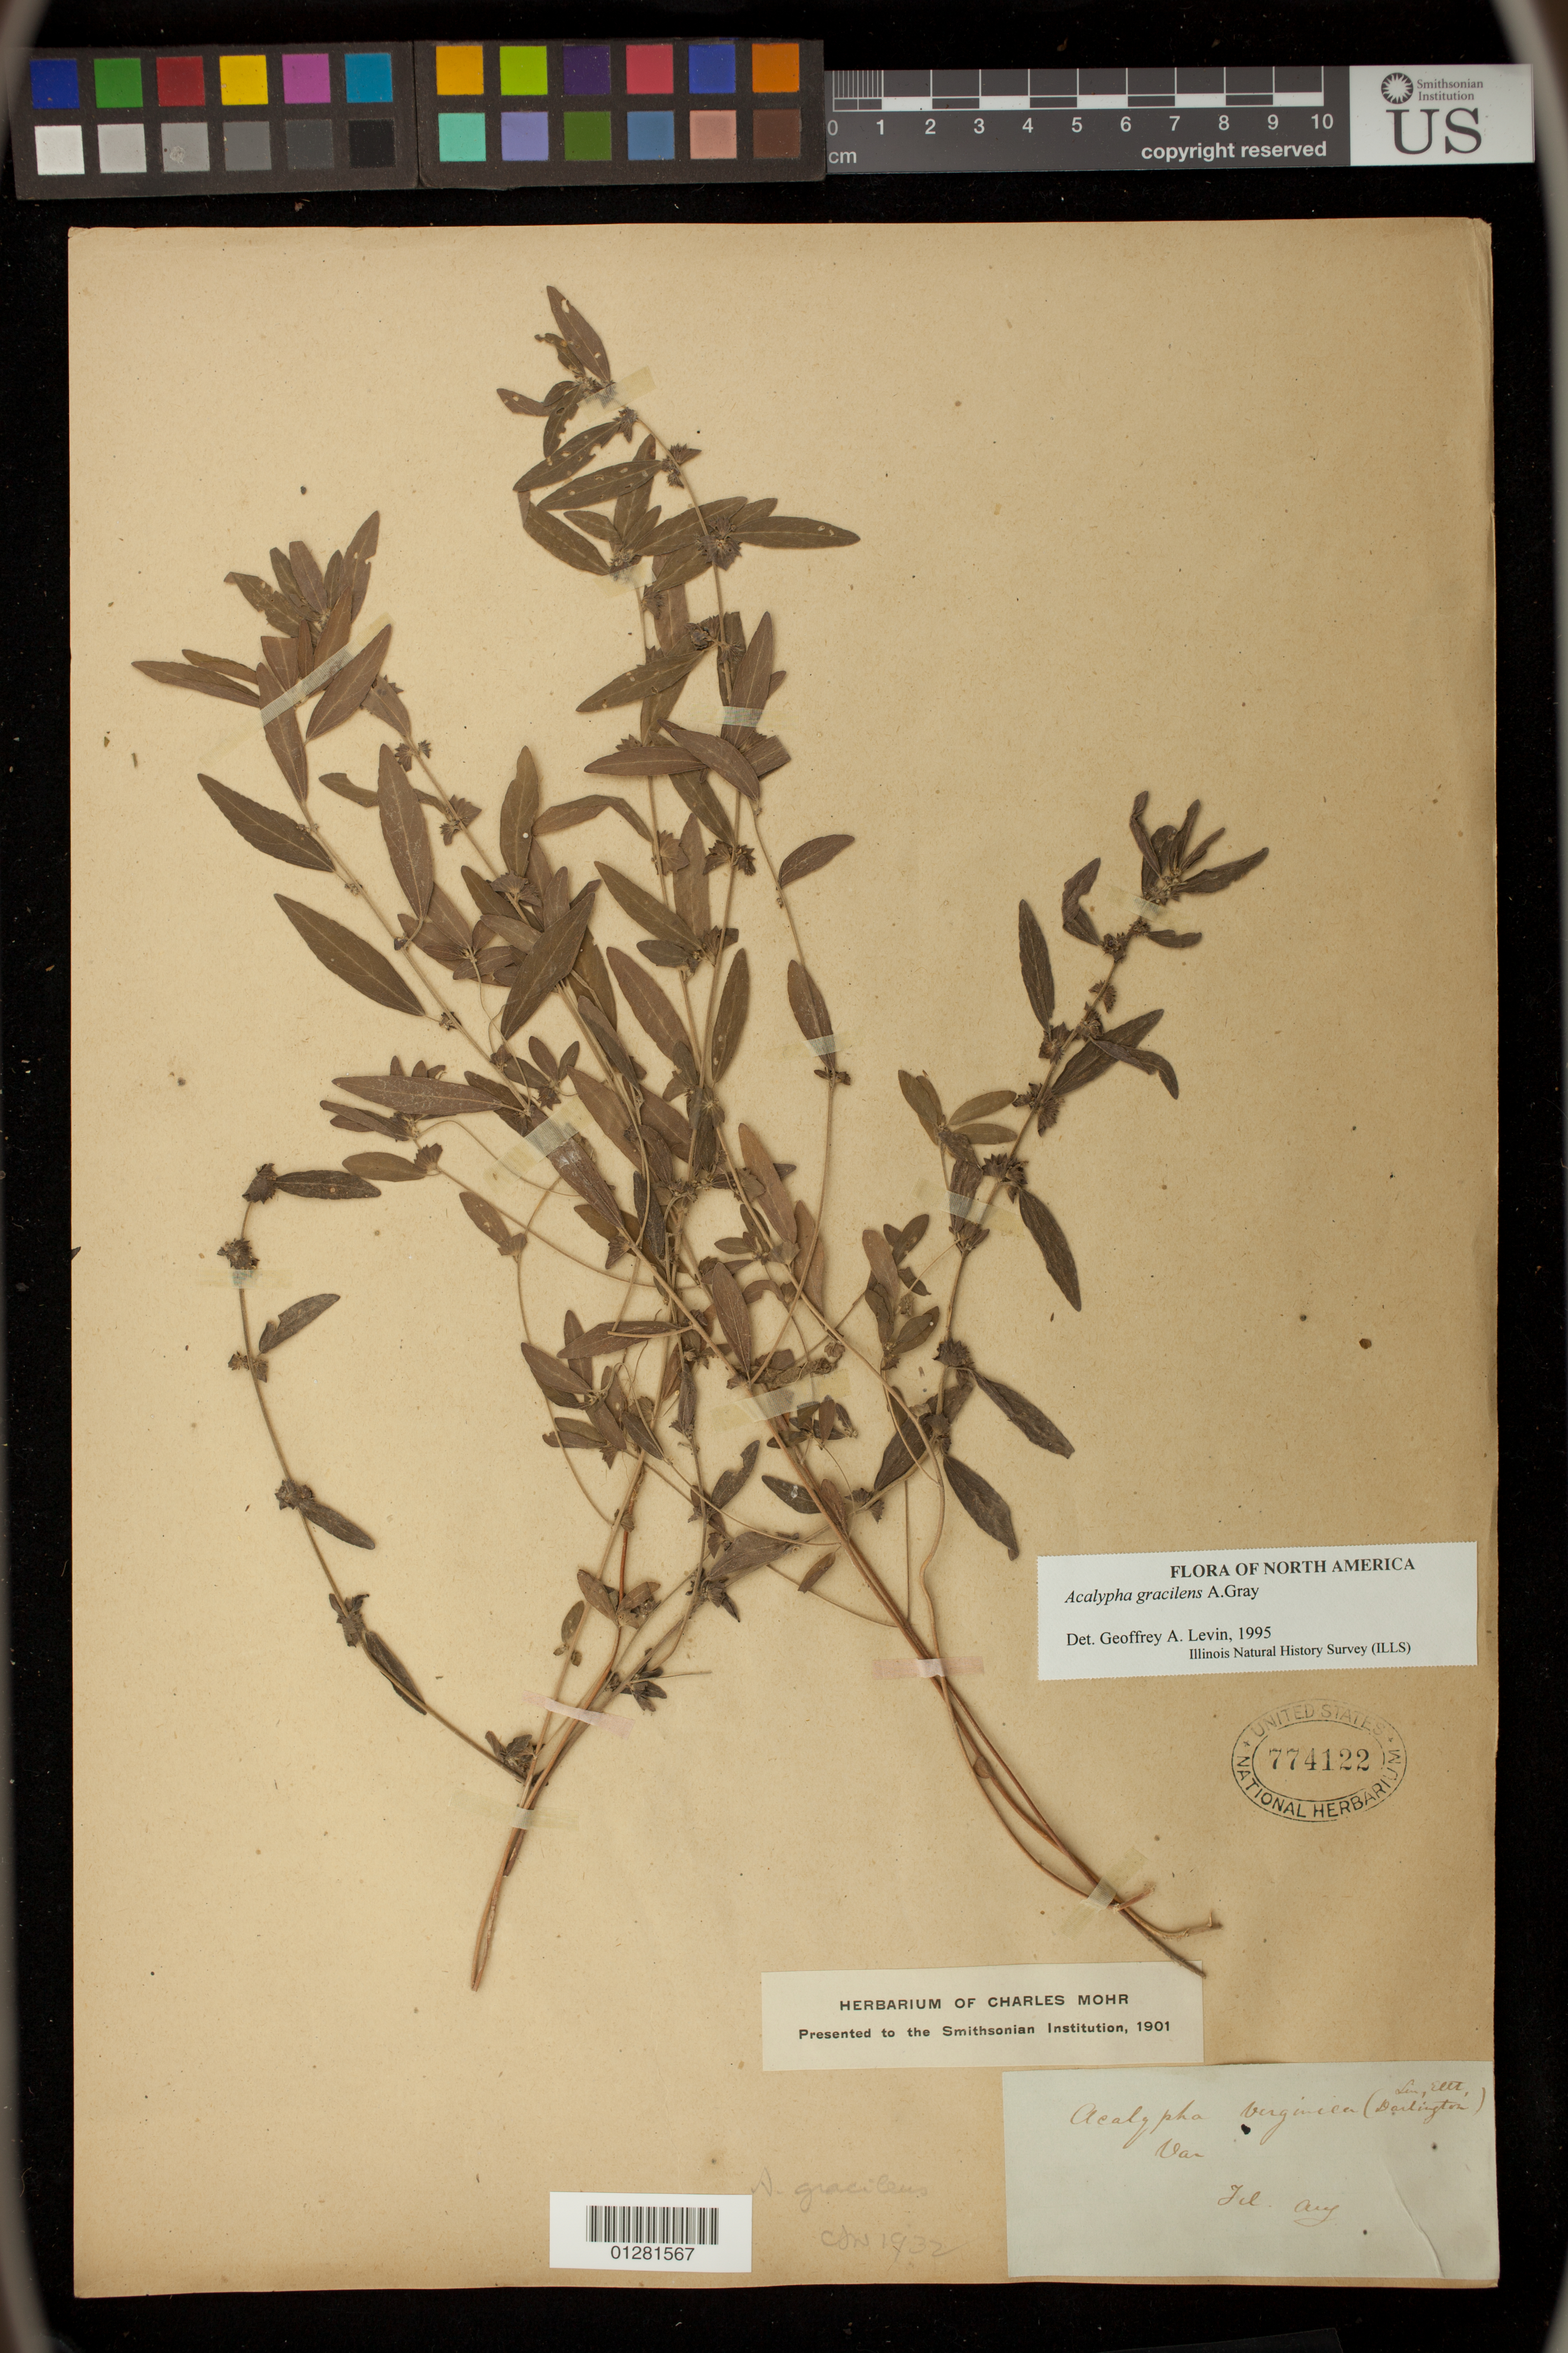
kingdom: Plantae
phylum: Tracheophyta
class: Magnoliopsida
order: Malpighiales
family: Euphorbiaceae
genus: Acalypha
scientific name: Acalypha gracilens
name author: A. Gray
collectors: ex herb. C. Mohr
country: United States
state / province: Oregon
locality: Portland.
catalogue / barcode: US 774122